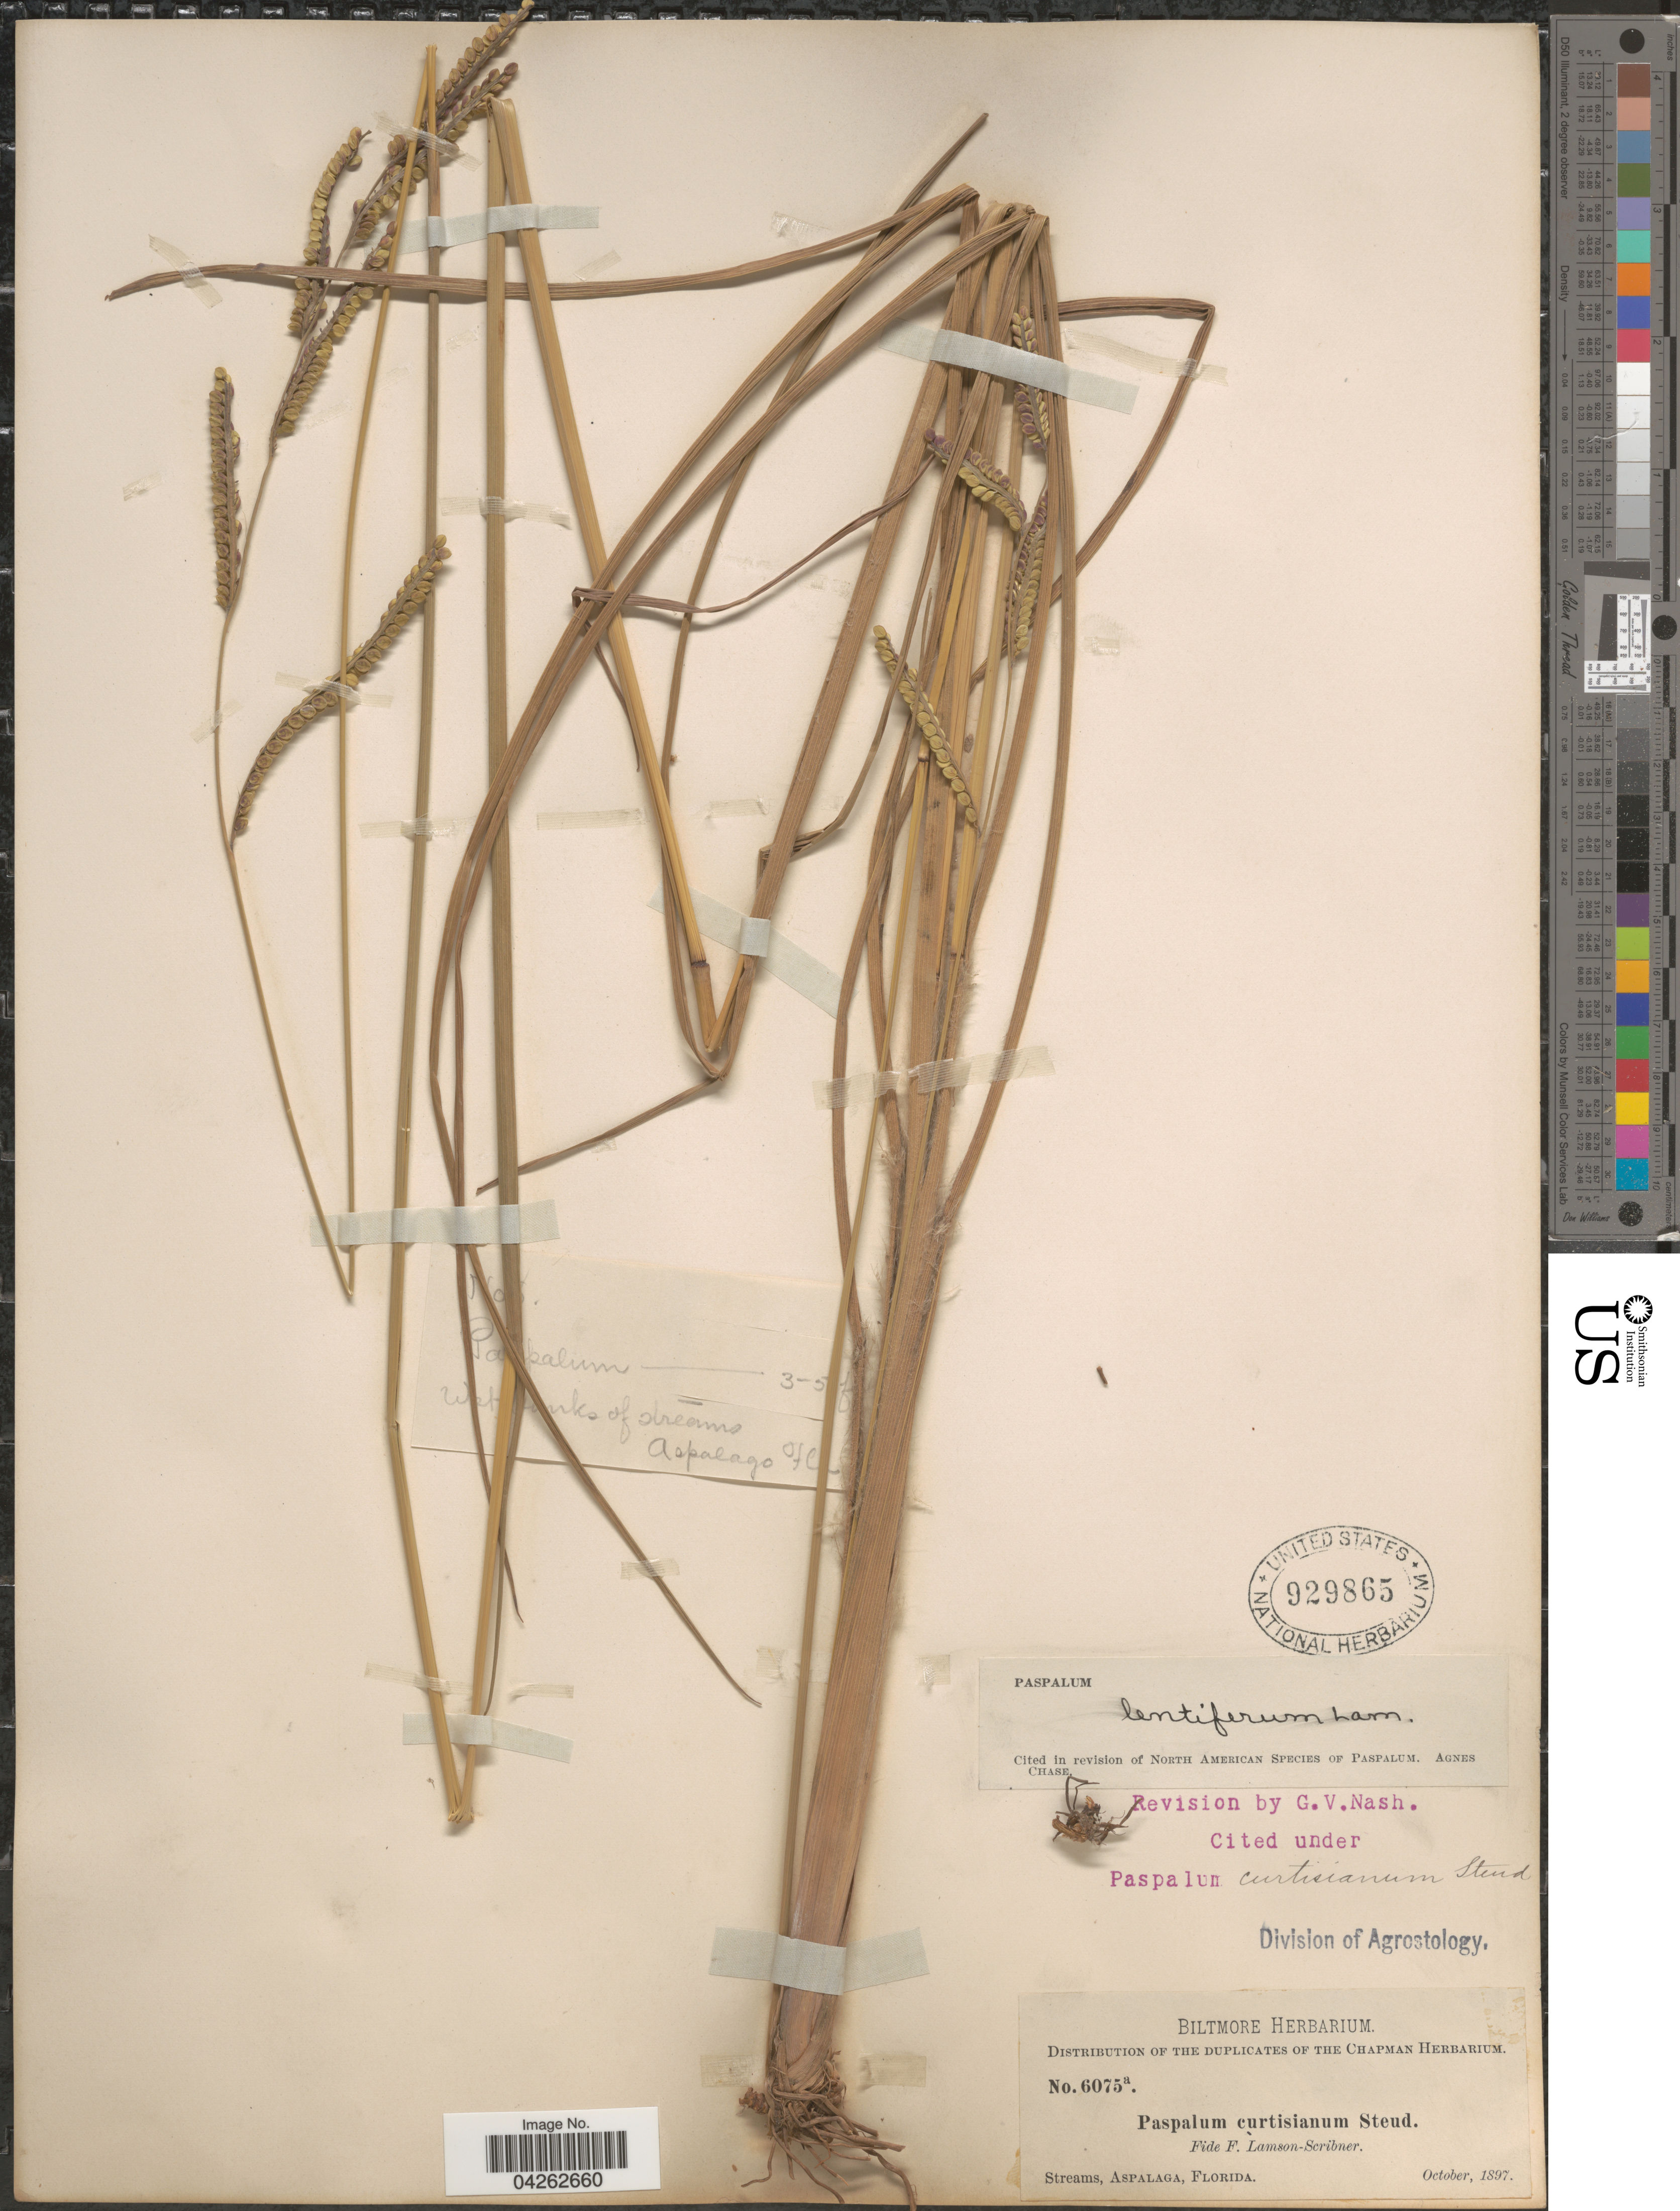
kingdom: Plantae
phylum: Tracheophyta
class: Liliopsida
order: Poales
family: Poaceae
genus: Paspalum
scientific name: Paspalum lentiferum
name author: Lam.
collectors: ex herb. Biltmore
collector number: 6075a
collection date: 1897-10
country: United States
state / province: Florida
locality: Streams, Aspalaga.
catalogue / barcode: US 929865